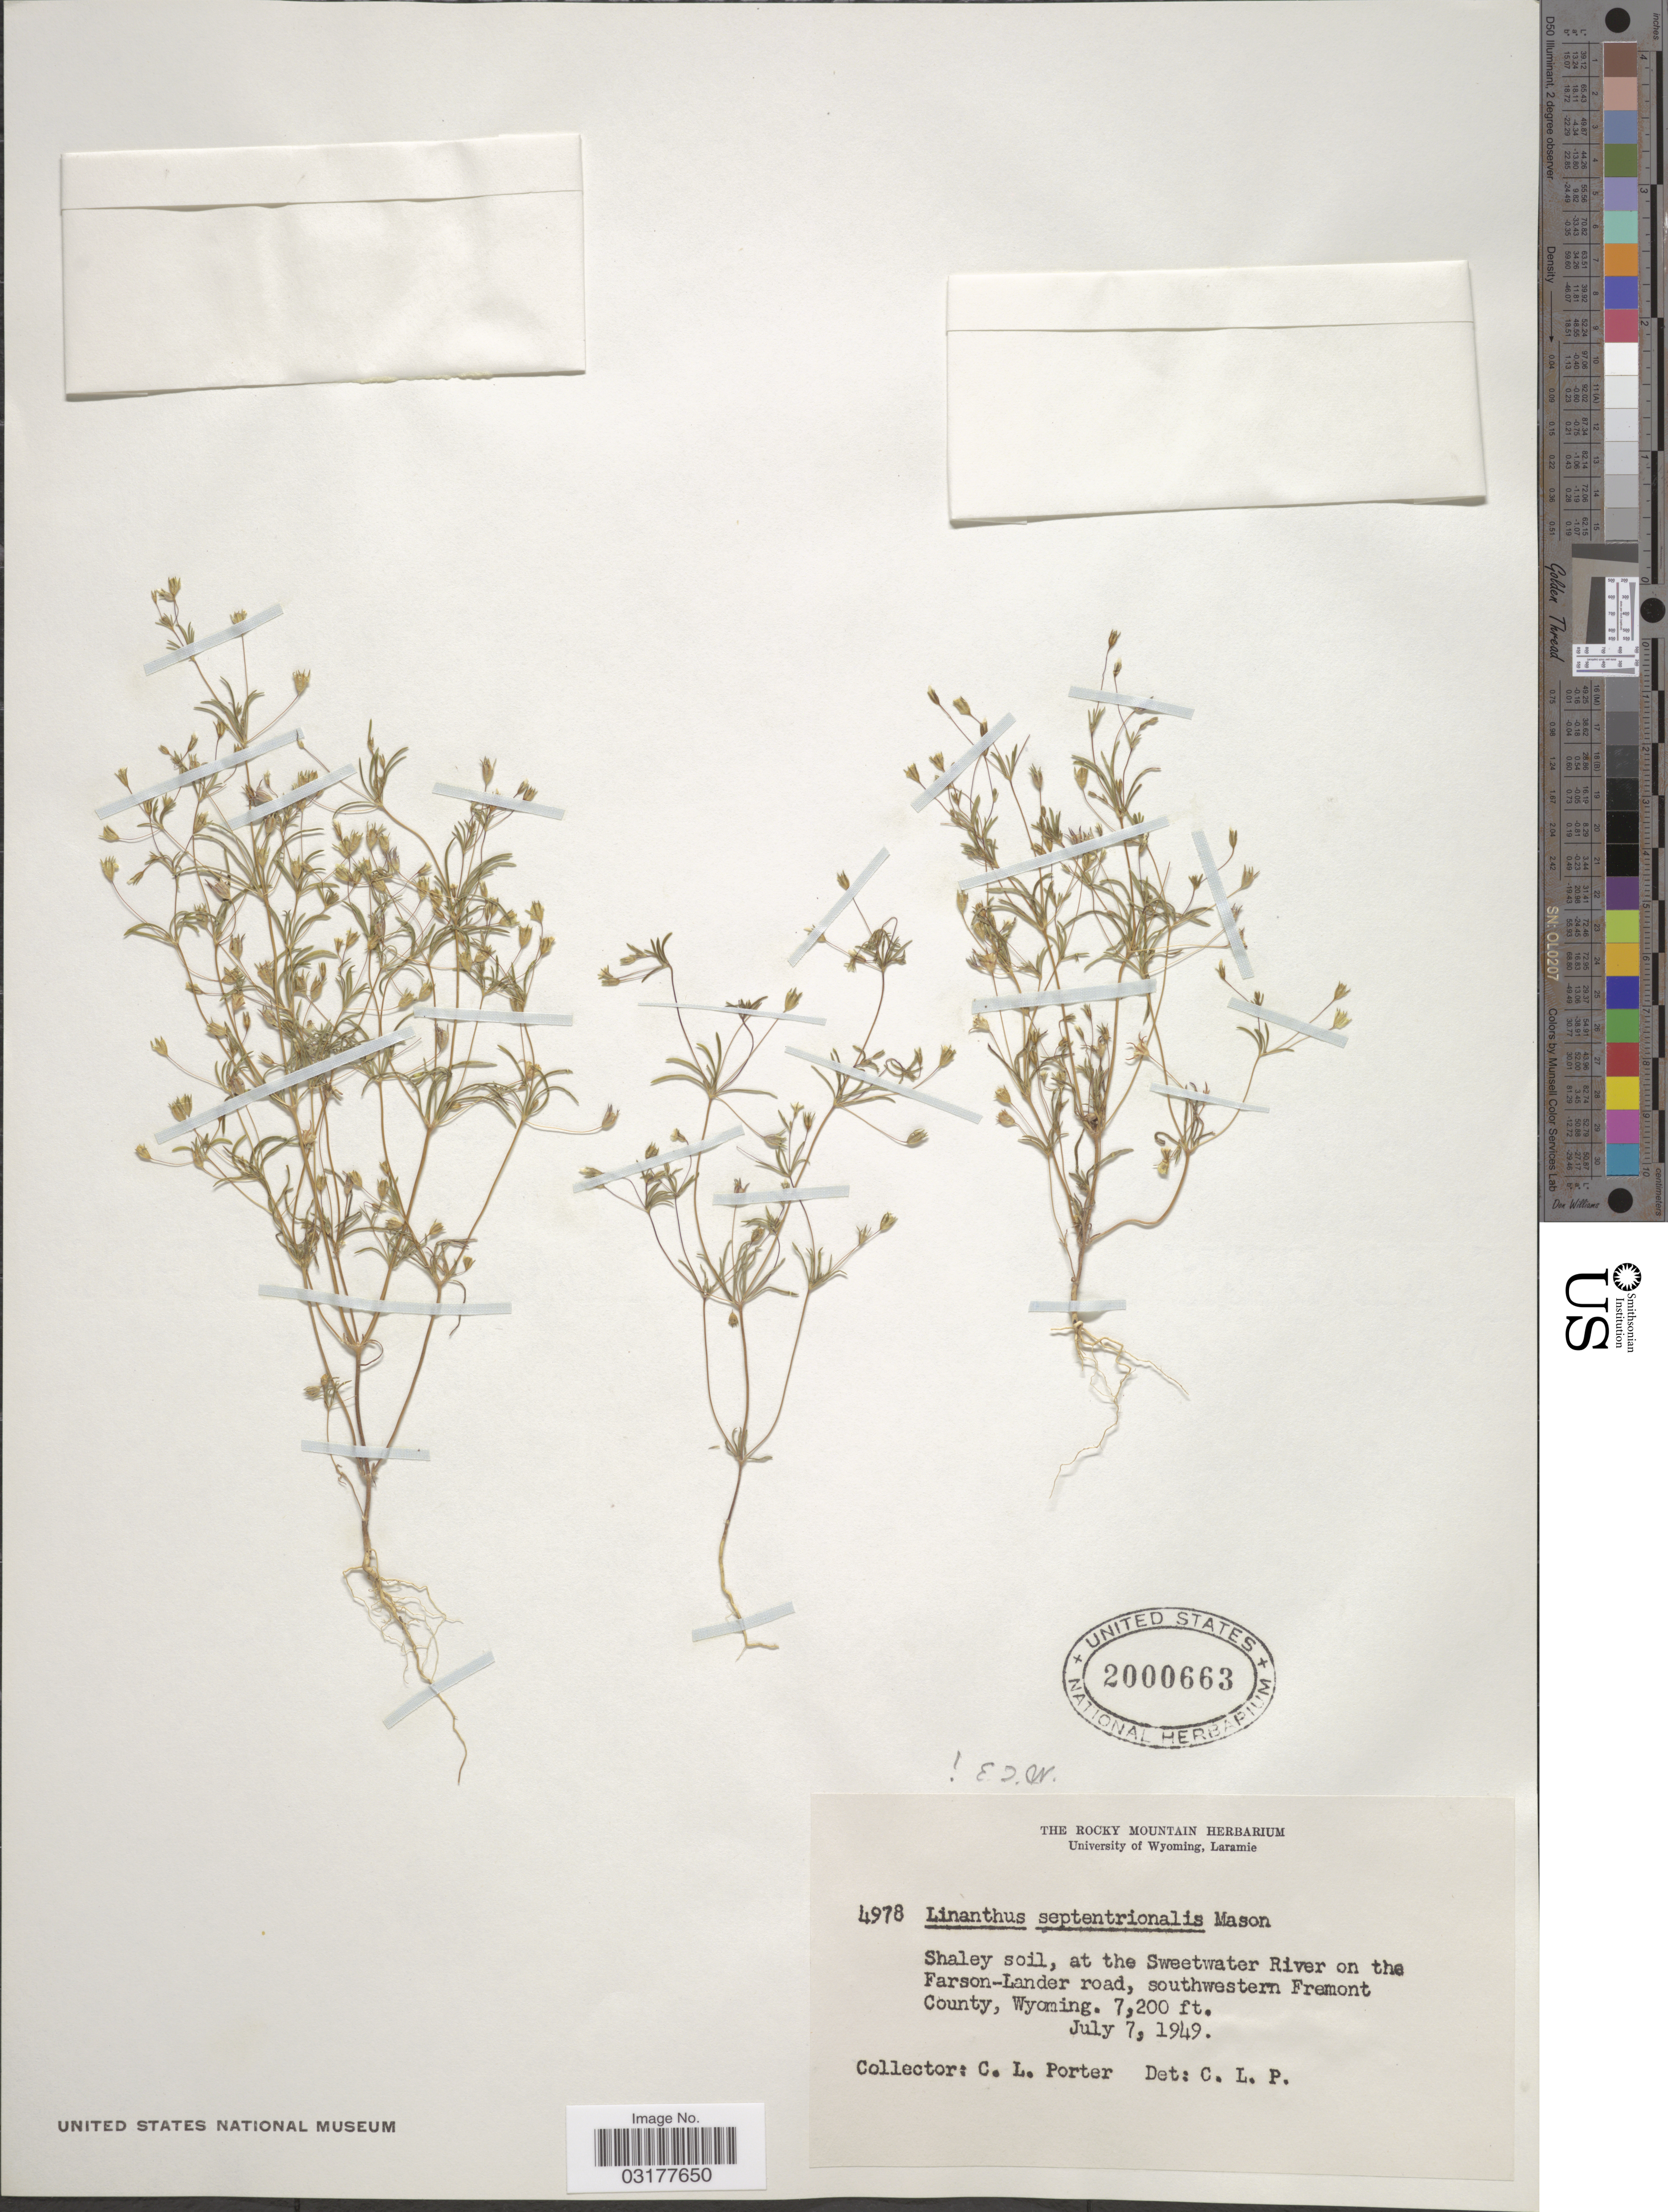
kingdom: Plantae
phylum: Tracheophyta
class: Magnoliopsida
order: Ericales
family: Polemoniaceae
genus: Leptosiphon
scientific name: Leptosiphon septentrionalis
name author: (H. Mason) J.M. Porter & L.A. Johnson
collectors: C. L. Porter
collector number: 4978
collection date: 1949-07-07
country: United States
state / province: Wyoming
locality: At the Sweetwater River on the Farson-Lander road, southwestern Fremont County.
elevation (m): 2195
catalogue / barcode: US 2000663